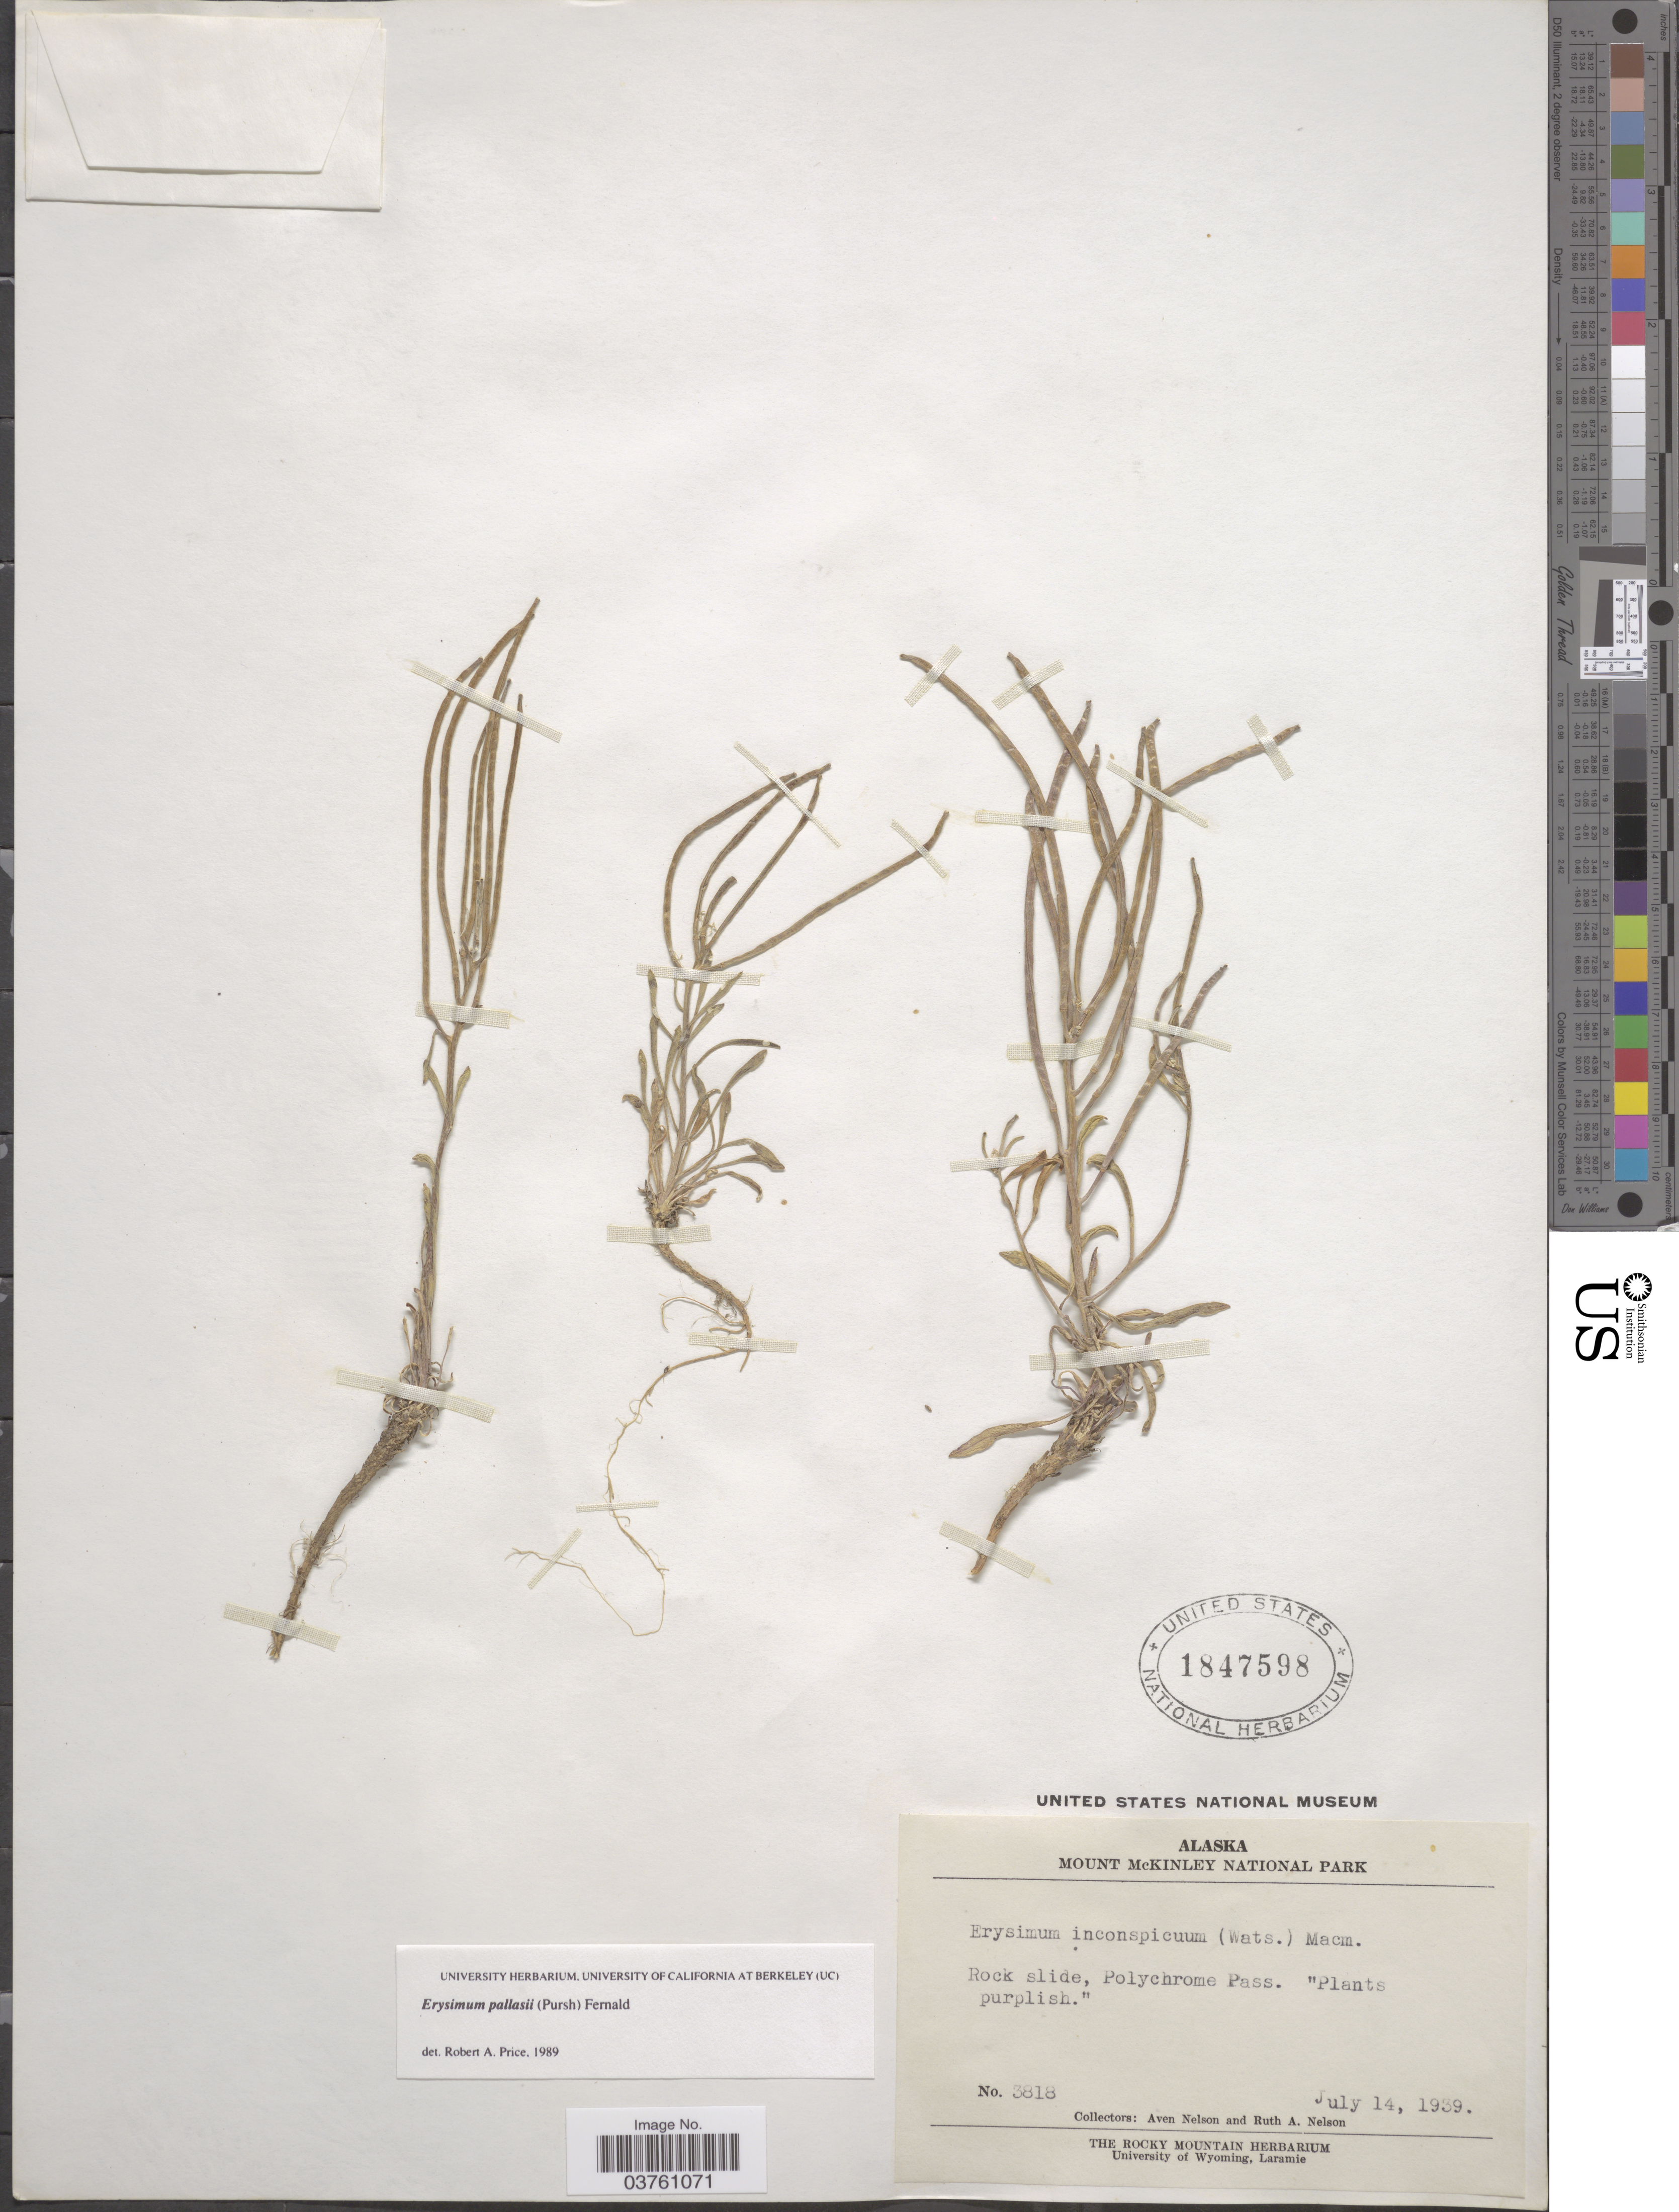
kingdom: Plantae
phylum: Tracheophyta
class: Magnoliopsida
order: Brassicales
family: Brassicaceae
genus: Erysimum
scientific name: Erysimum pallasii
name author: (Pursh) Fernald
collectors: A. Nelson & R. A. Nelson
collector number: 3818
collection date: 1939-07-14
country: United States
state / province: Alaska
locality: Mount McKinley National Park. Rock slide, Polychrome Pass.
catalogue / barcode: US 1847598